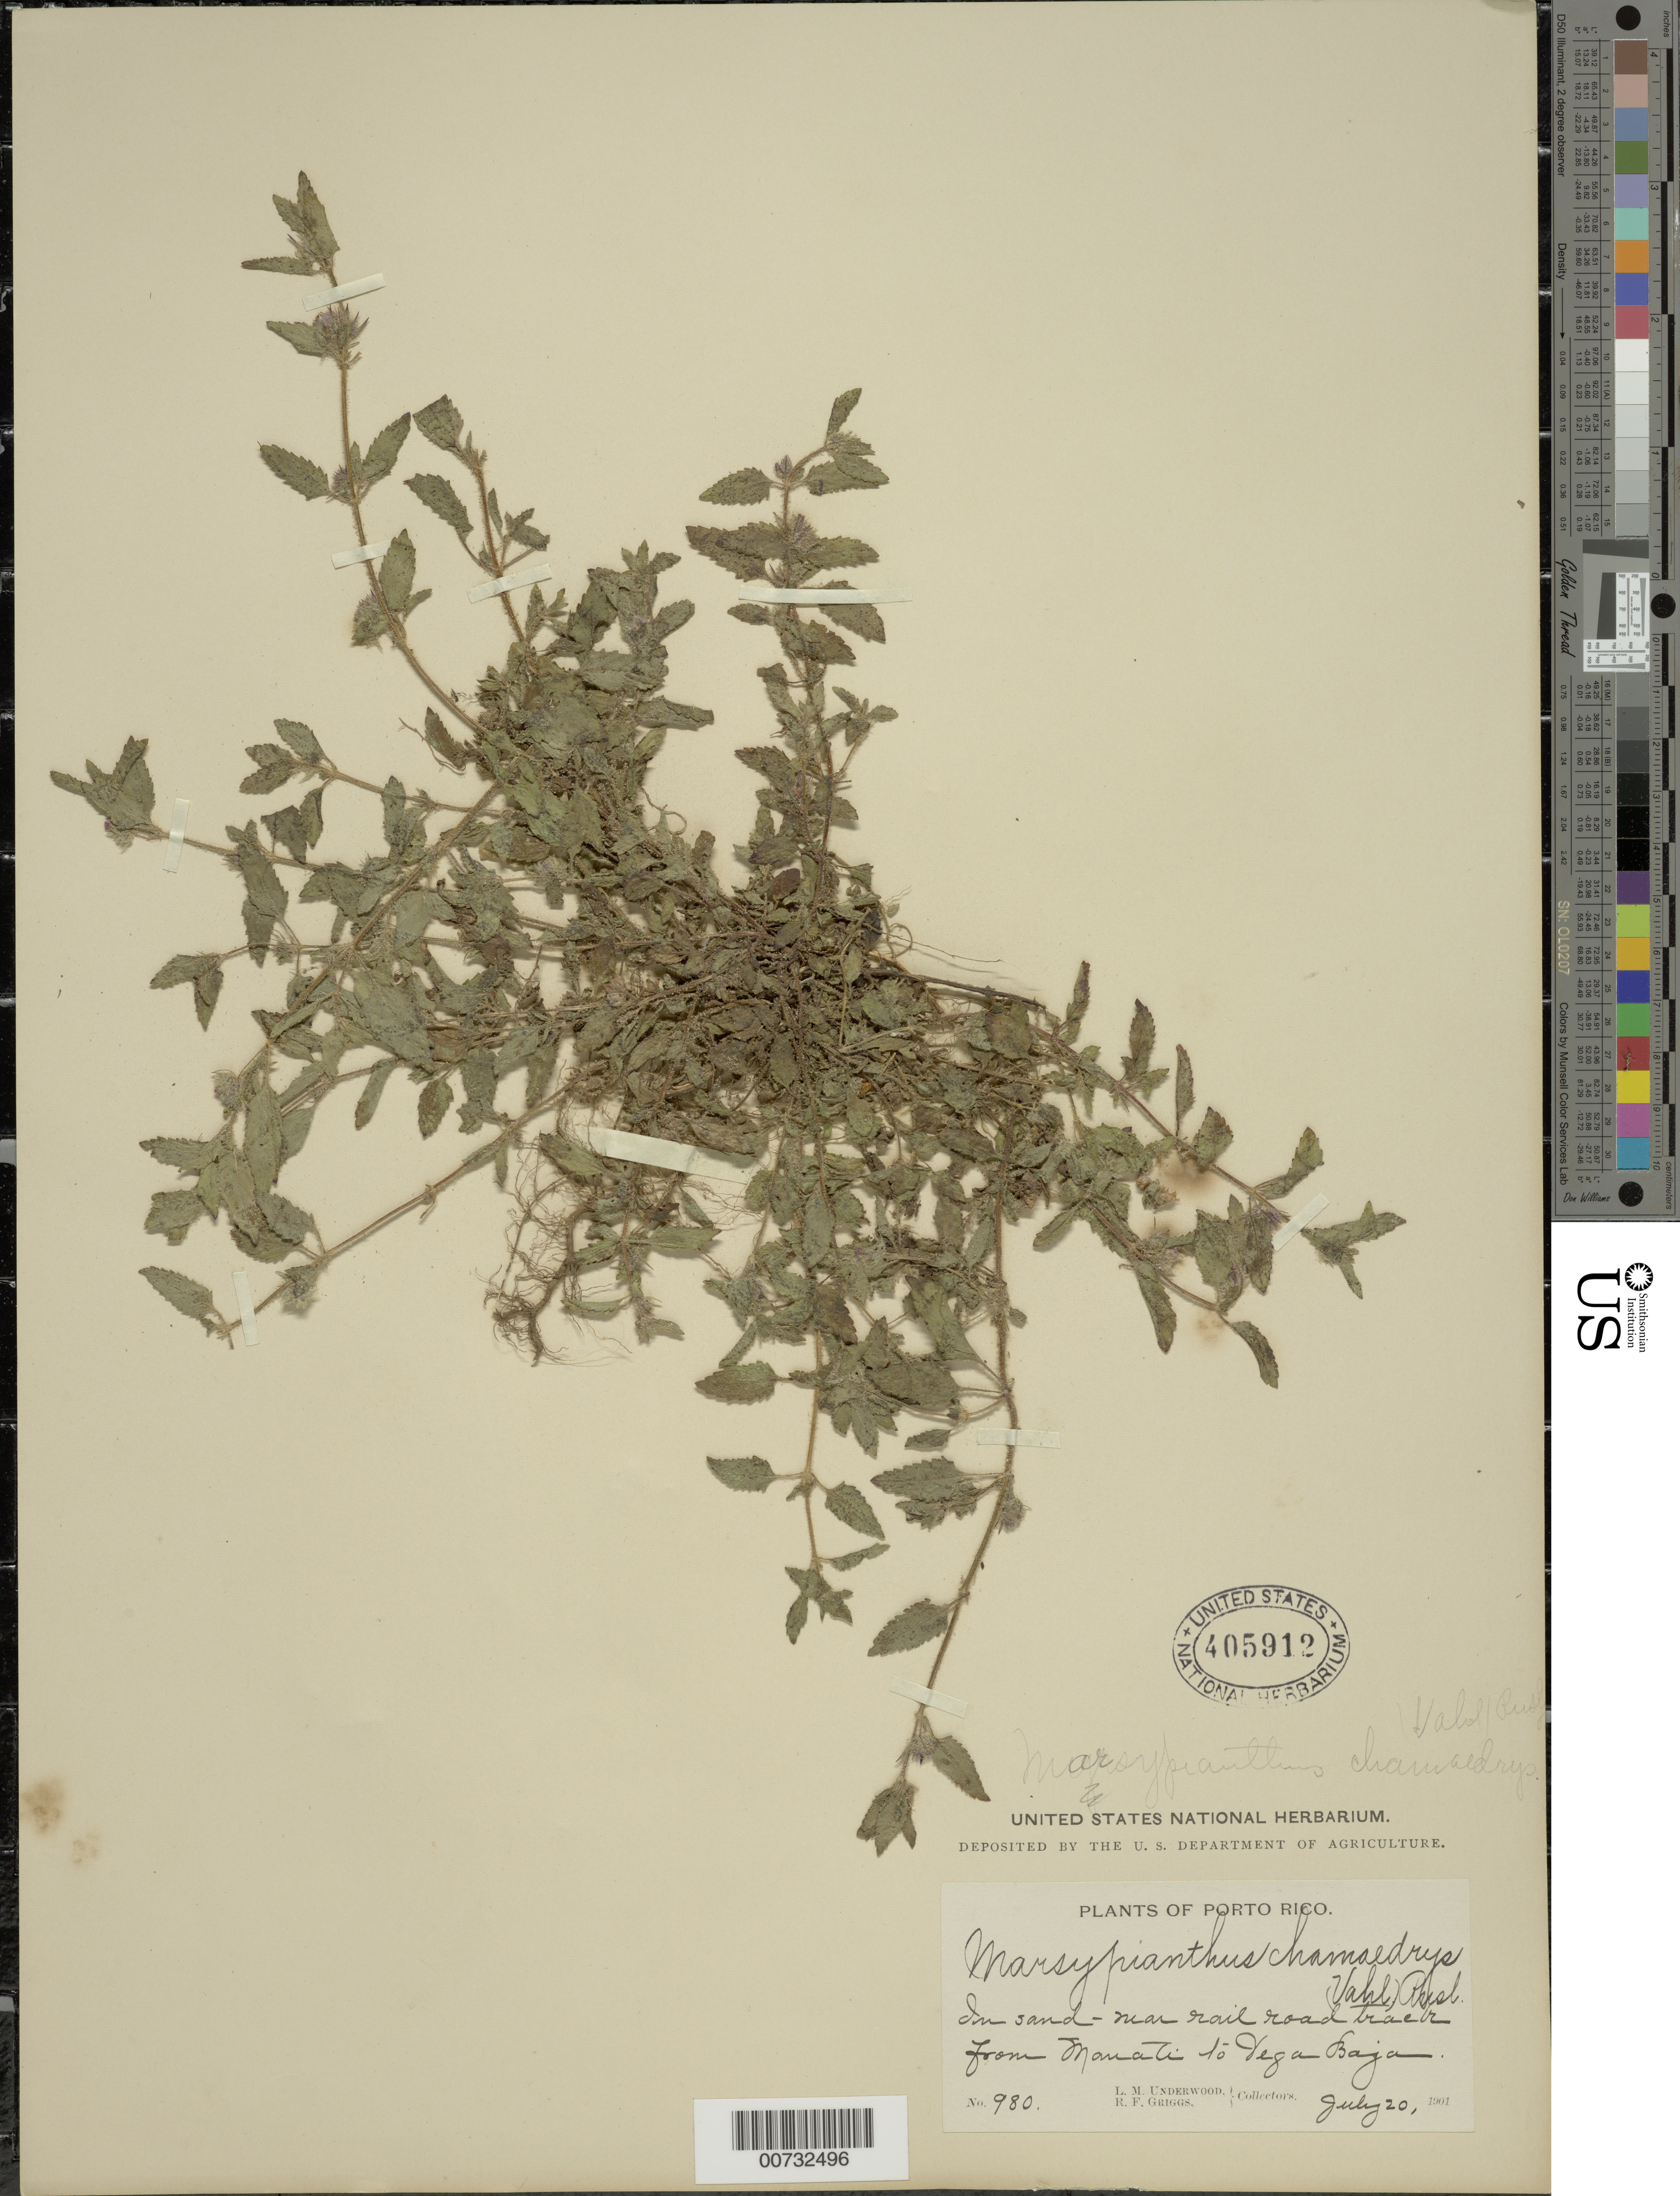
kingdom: Plantae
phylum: Tracheophyta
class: Magnoliopsida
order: Lamiales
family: Lamiaceae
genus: Marsypianthes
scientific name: Marsypianthes chamaedrys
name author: (Vahl) Kuntze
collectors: L. M. Underwood & R. F. Griggs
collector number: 980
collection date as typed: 20 Jul 1901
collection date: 1901-07-20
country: Puerto Rico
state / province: Vega Baja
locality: Manati to Vega Baja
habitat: In sand- near railroad track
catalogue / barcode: US 405912